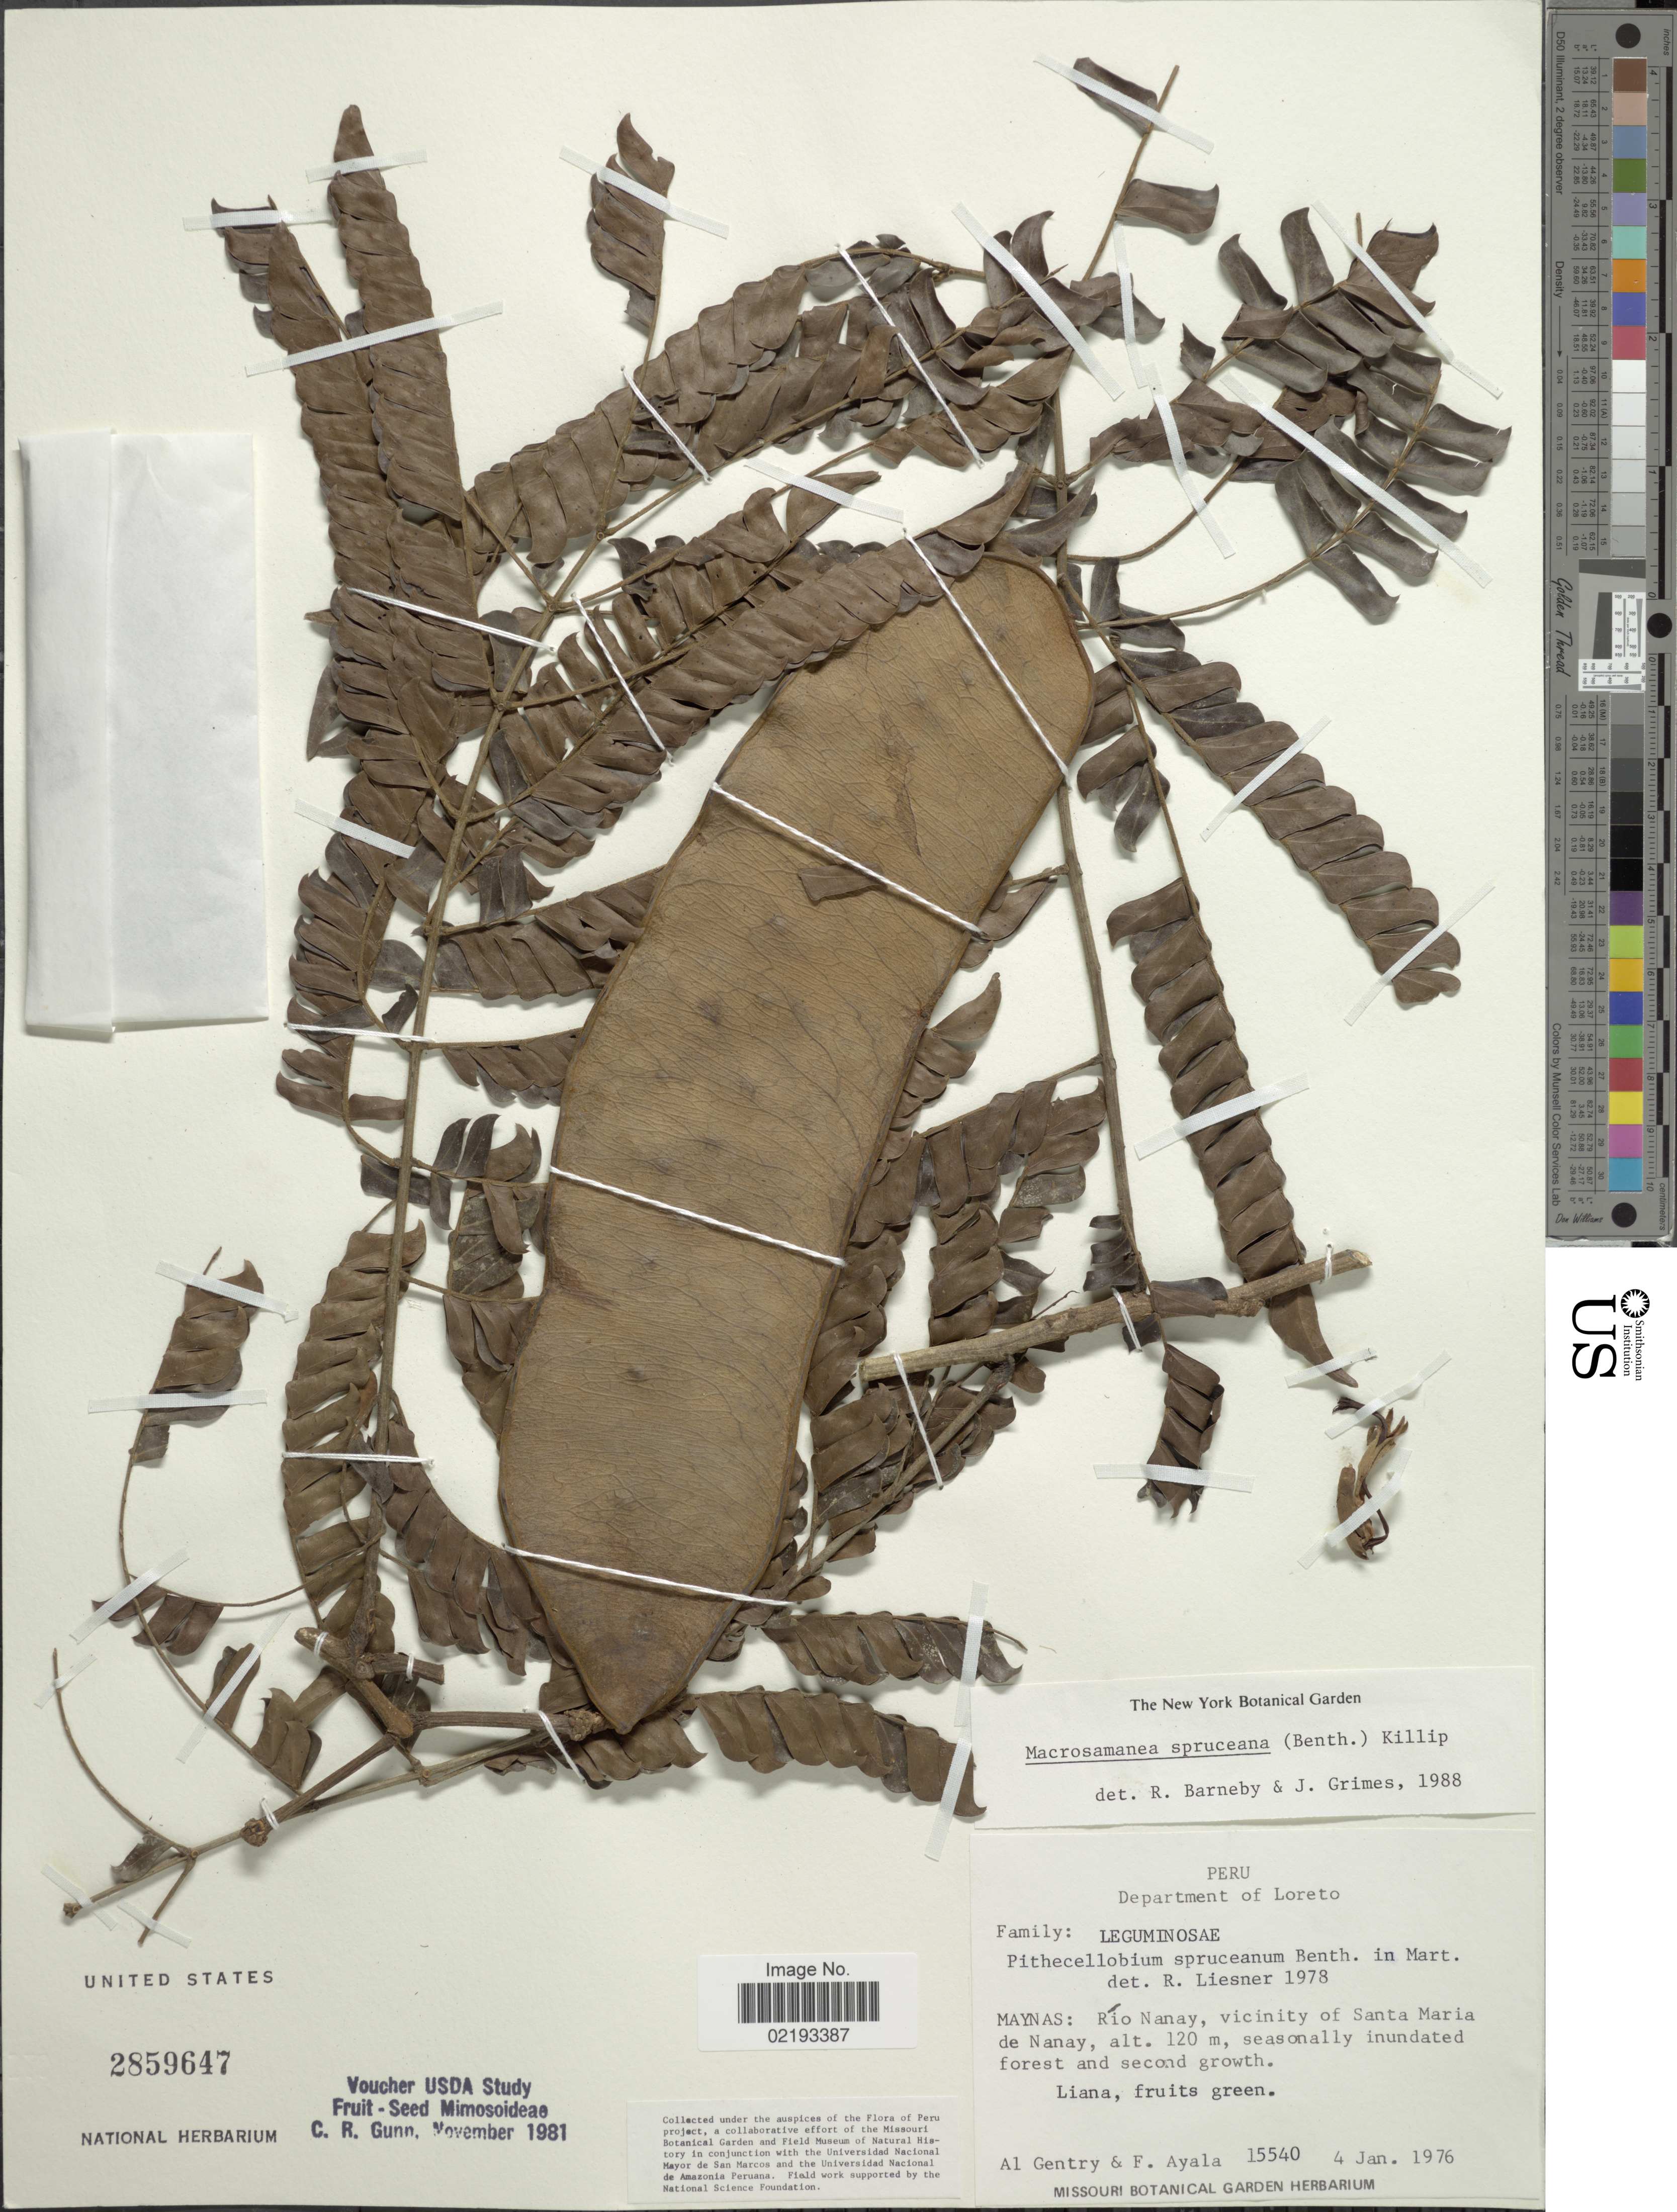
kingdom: Plantae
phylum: Tracheophyta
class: Magnoliopsida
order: Fabales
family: Fabaceae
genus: Macrosamanea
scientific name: Macrosamanea spruceana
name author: (Benth.) Killip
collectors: A. H. Gentry & F. Ayala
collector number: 15540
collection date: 1976-01-04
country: Peru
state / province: Loreto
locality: Department of Loreto, Maynas: Río Nanay, vicinity of Santa Maria de Nanay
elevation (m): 120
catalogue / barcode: US 2859647